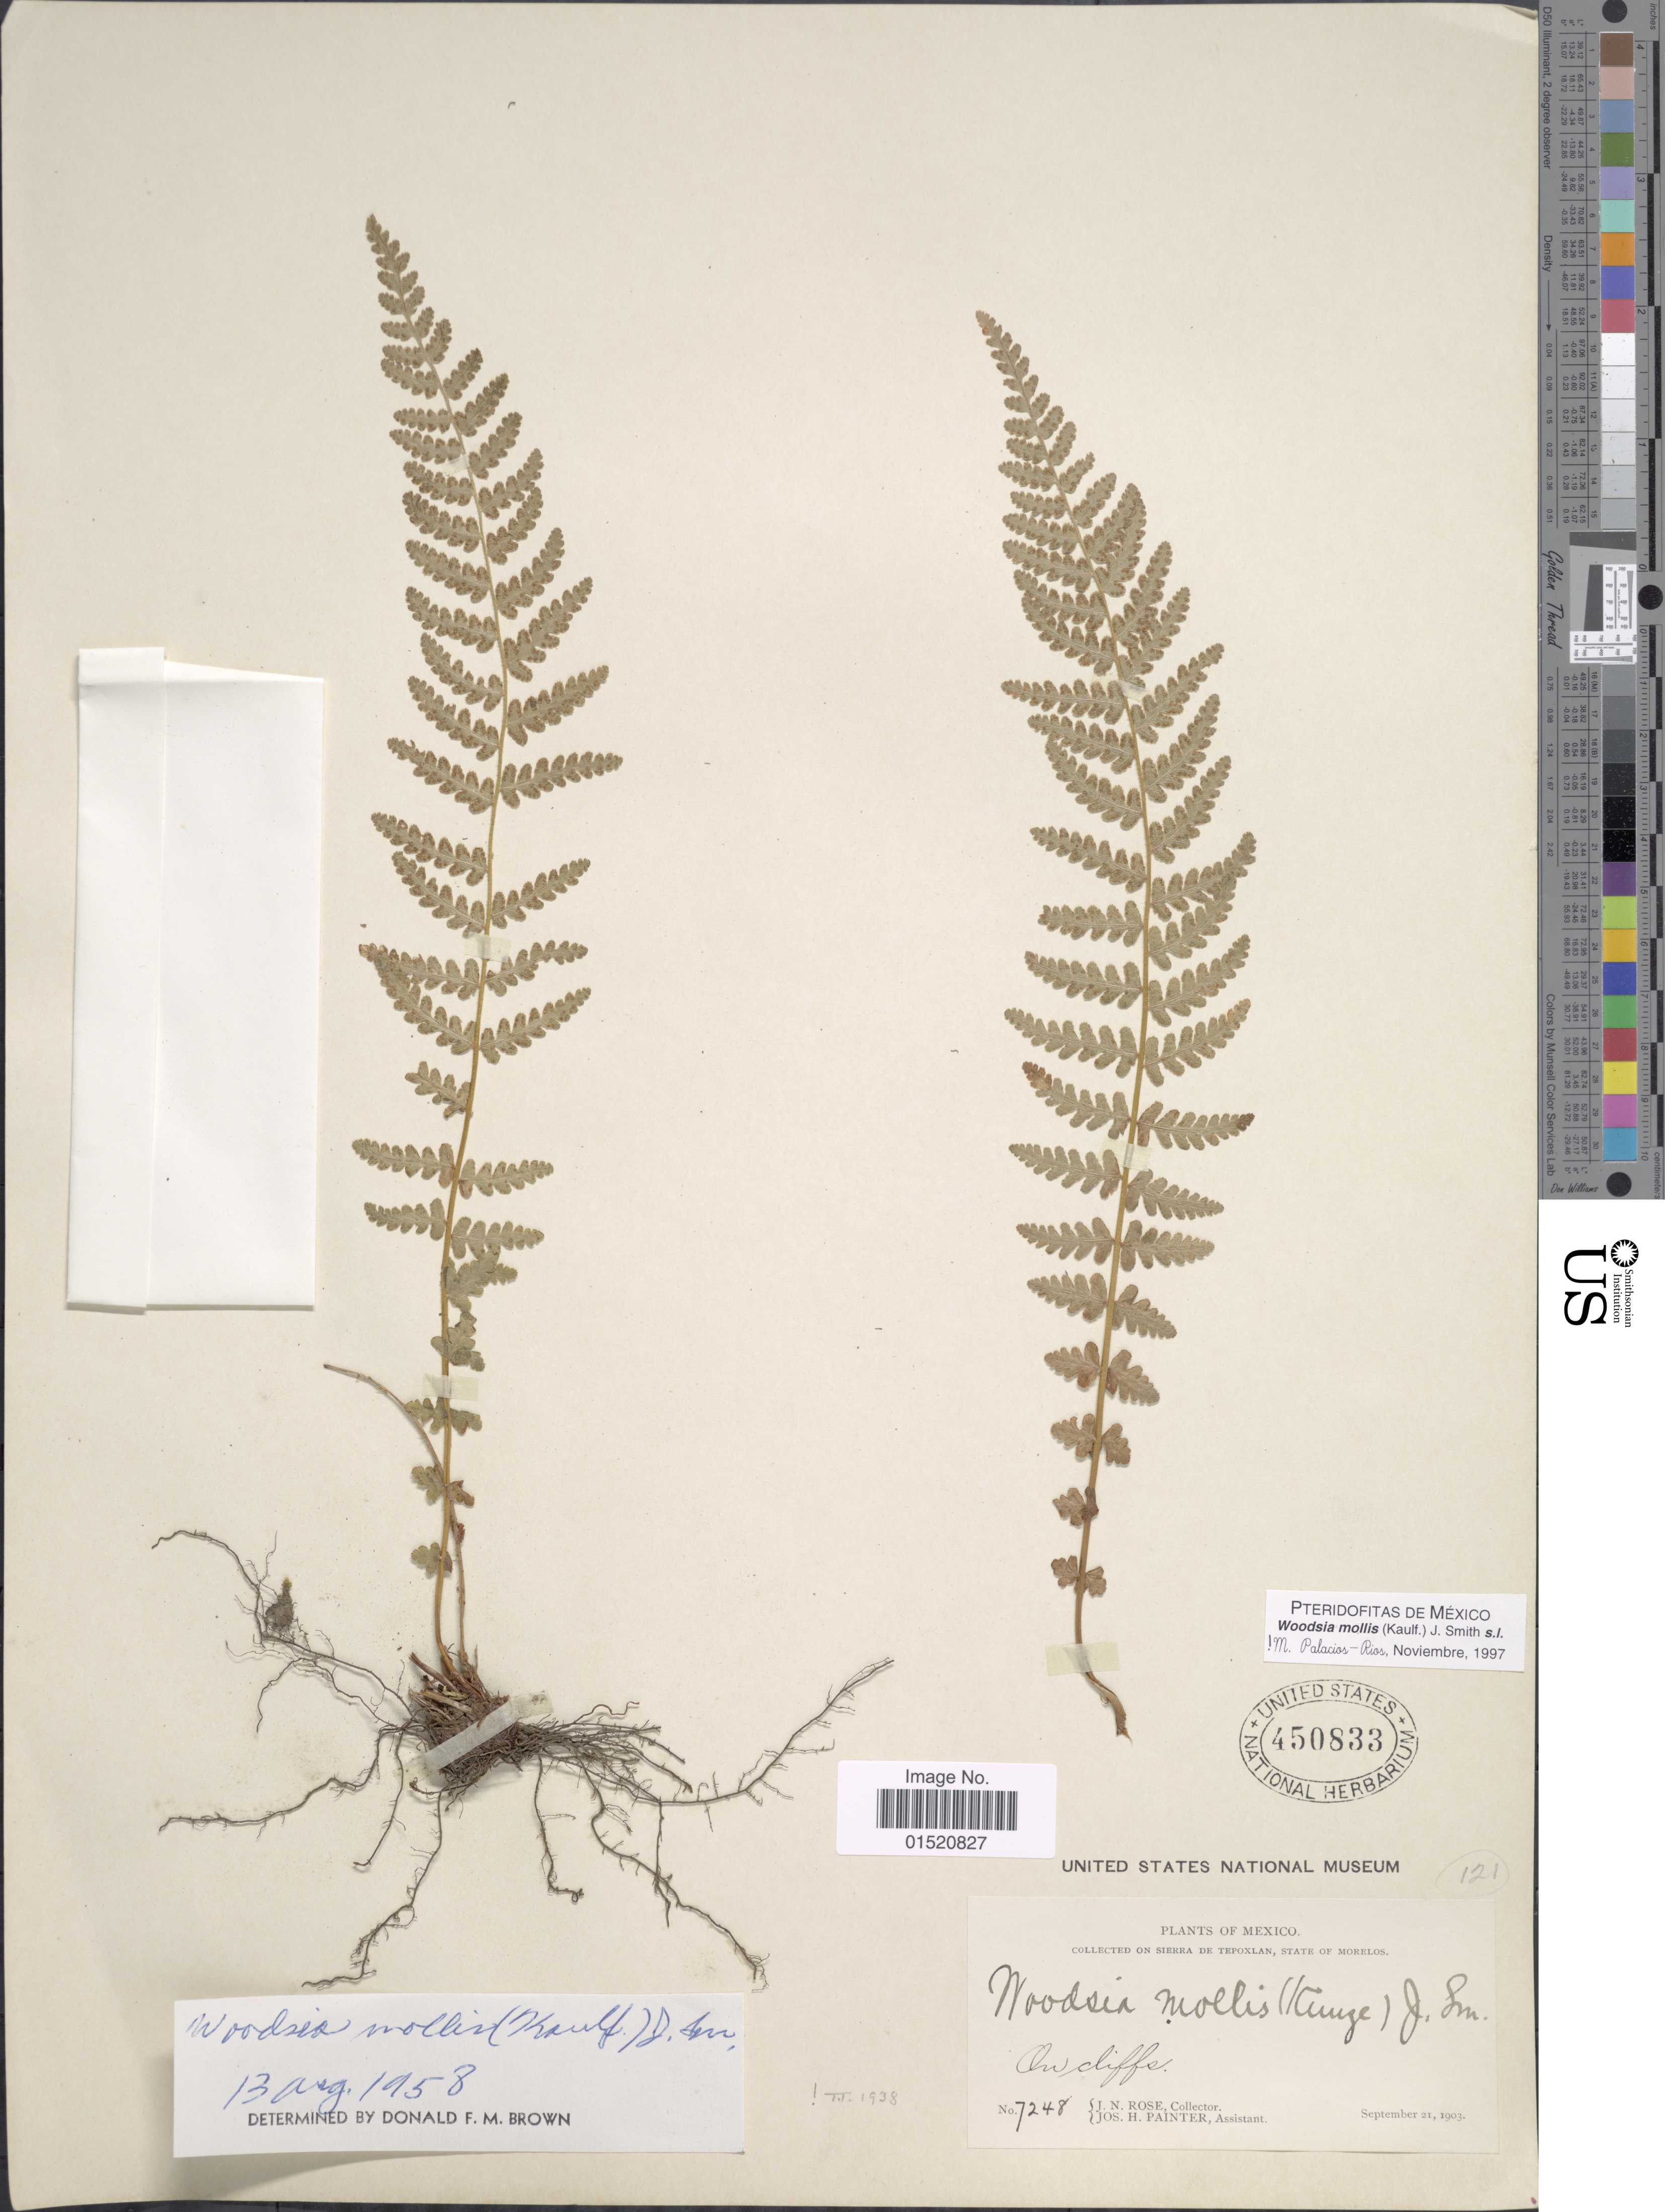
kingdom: Plantae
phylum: Tracheophyta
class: Polypodiopsida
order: Polypodiales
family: Woodsiaceae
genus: Woodsia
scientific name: Woodsia mollis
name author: (Kaulf.) J. Sm.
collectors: J. N. Rose & J. H. Painter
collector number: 7248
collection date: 1903-09-21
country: Mexico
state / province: Morelos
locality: On Sierra de Tepoxlan, On cliffs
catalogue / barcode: US 450833